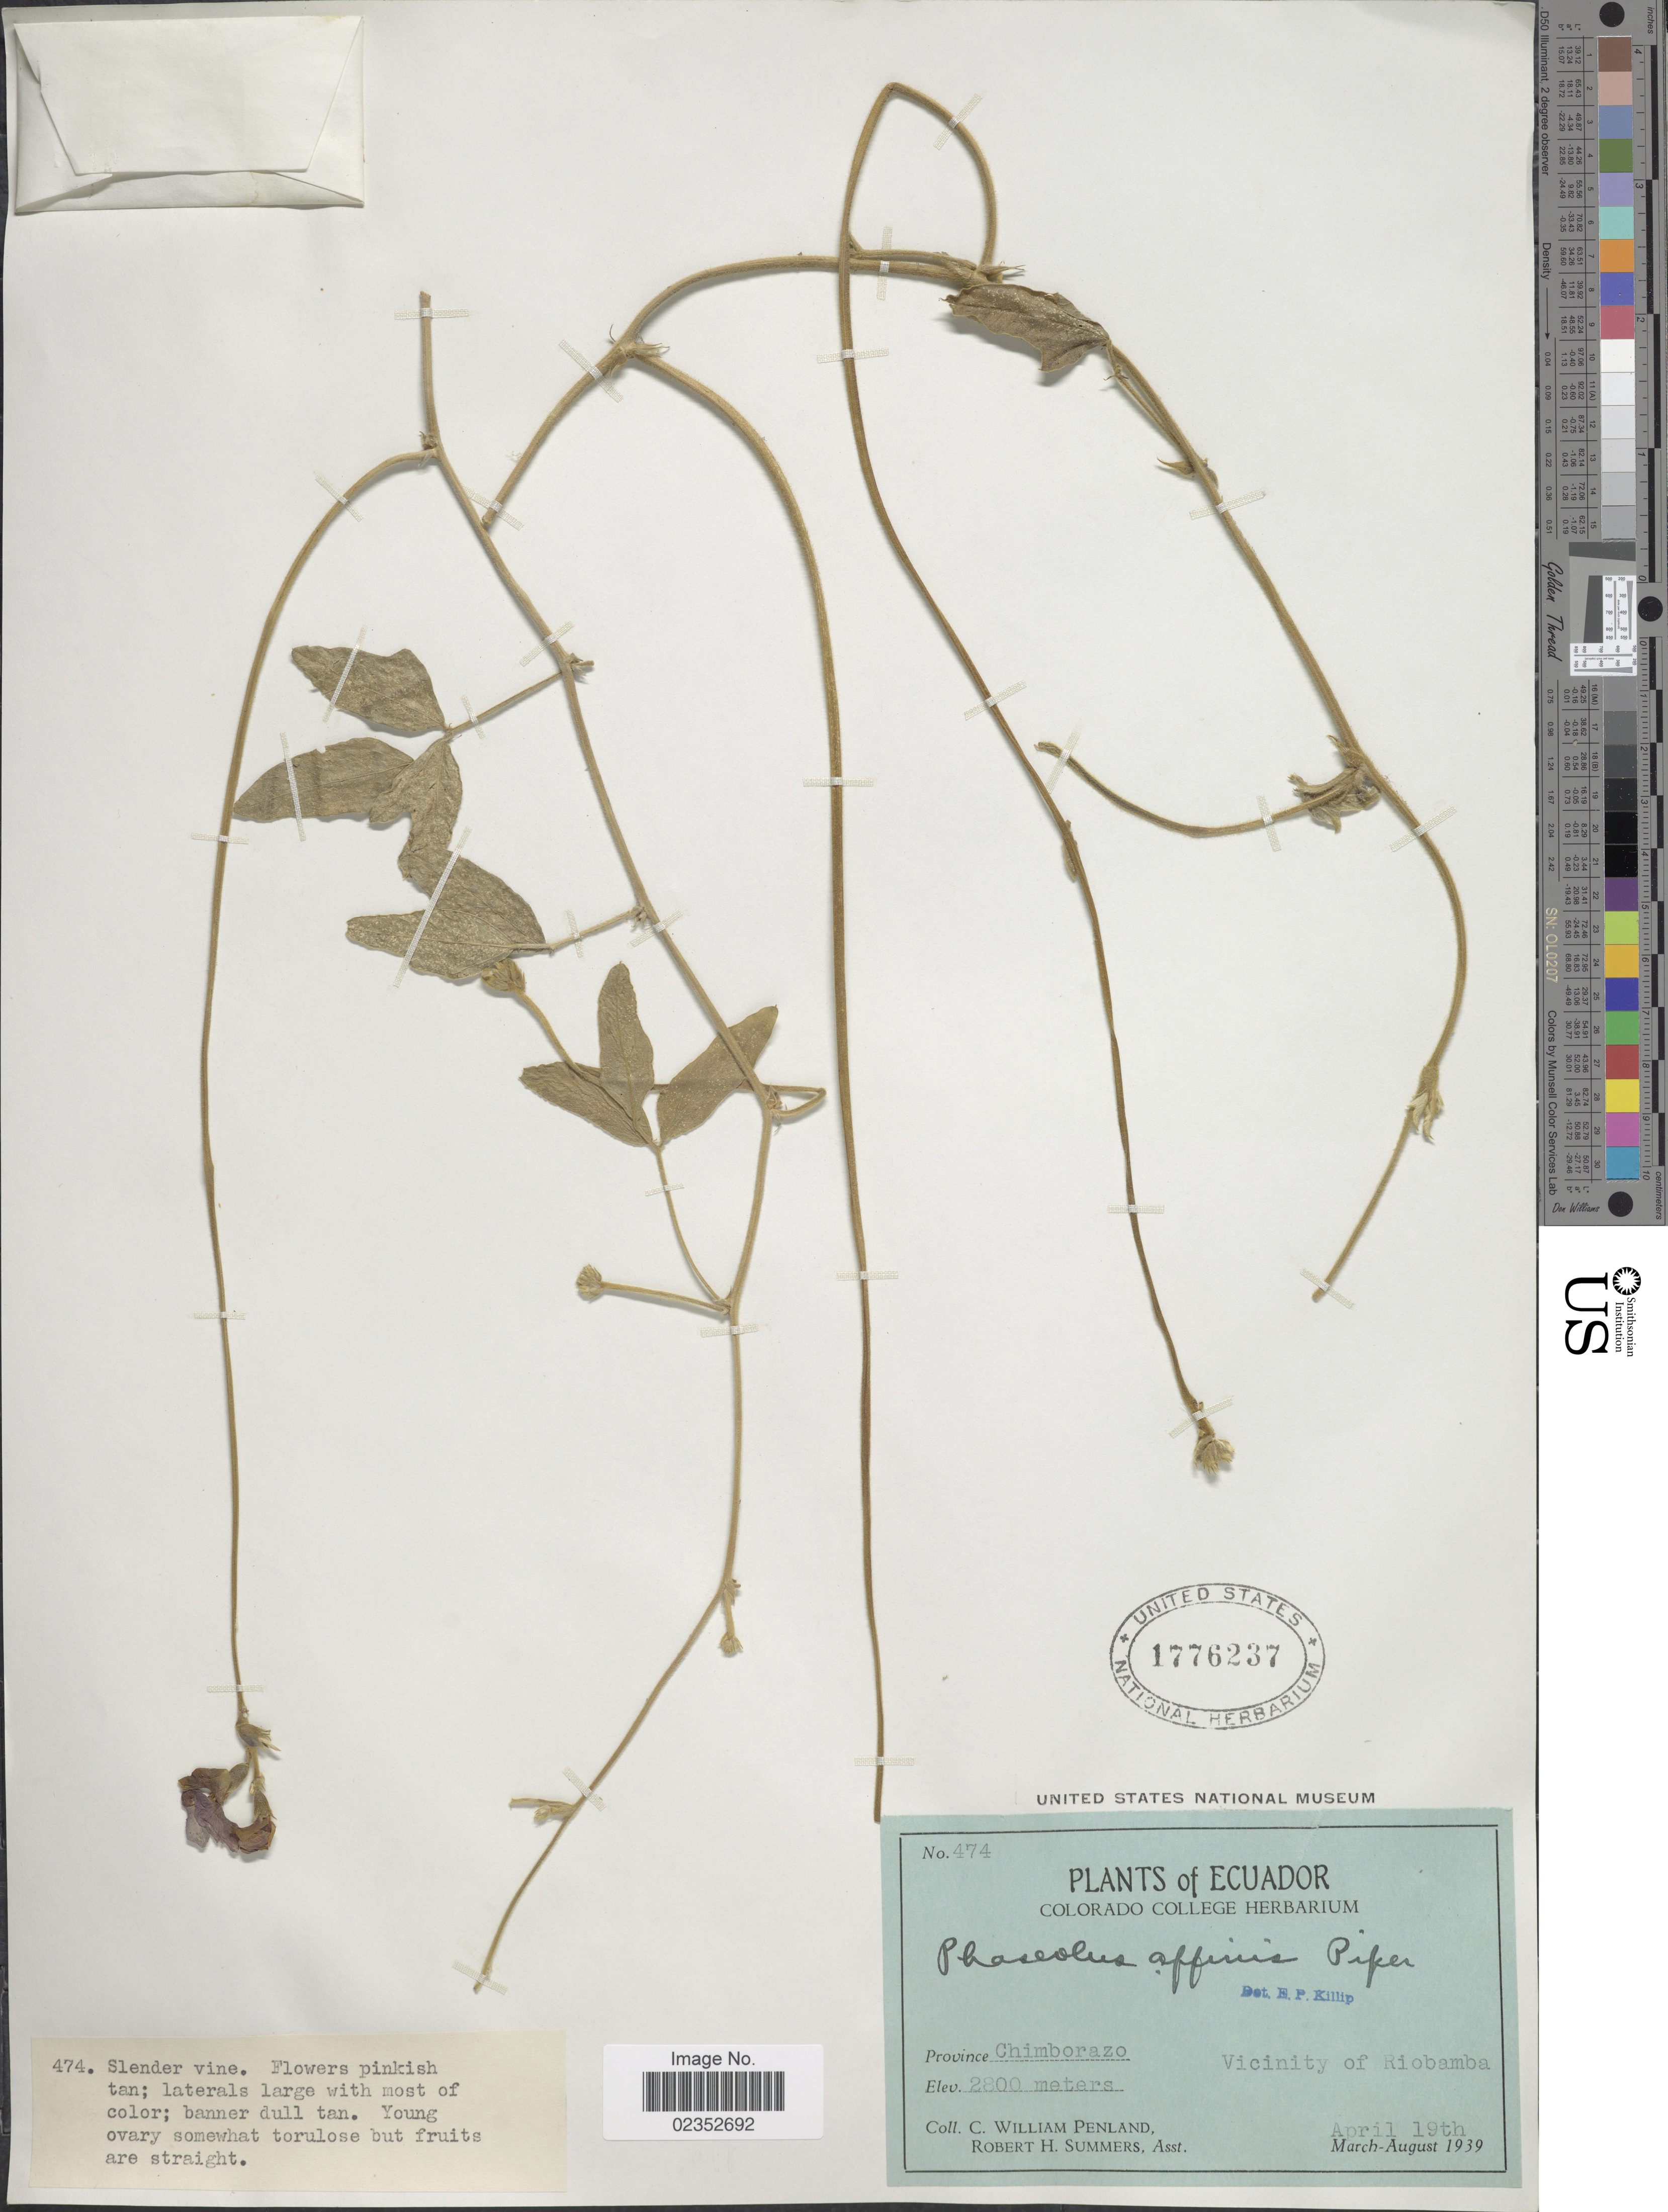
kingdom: Plantae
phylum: Tracheophyta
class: Magnoliopsida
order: Fabales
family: Fabaceae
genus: Macroptilium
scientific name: Macroptilium ecuadoriense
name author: (Hassl.) L. Torres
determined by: Ribeiro, C. L.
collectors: C. W. Penland & R. Summers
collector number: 474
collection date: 1939-04-19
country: Ecuador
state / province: Chimborazo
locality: Vicinity of Riobamba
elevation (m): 2800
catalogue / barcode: US 1776237